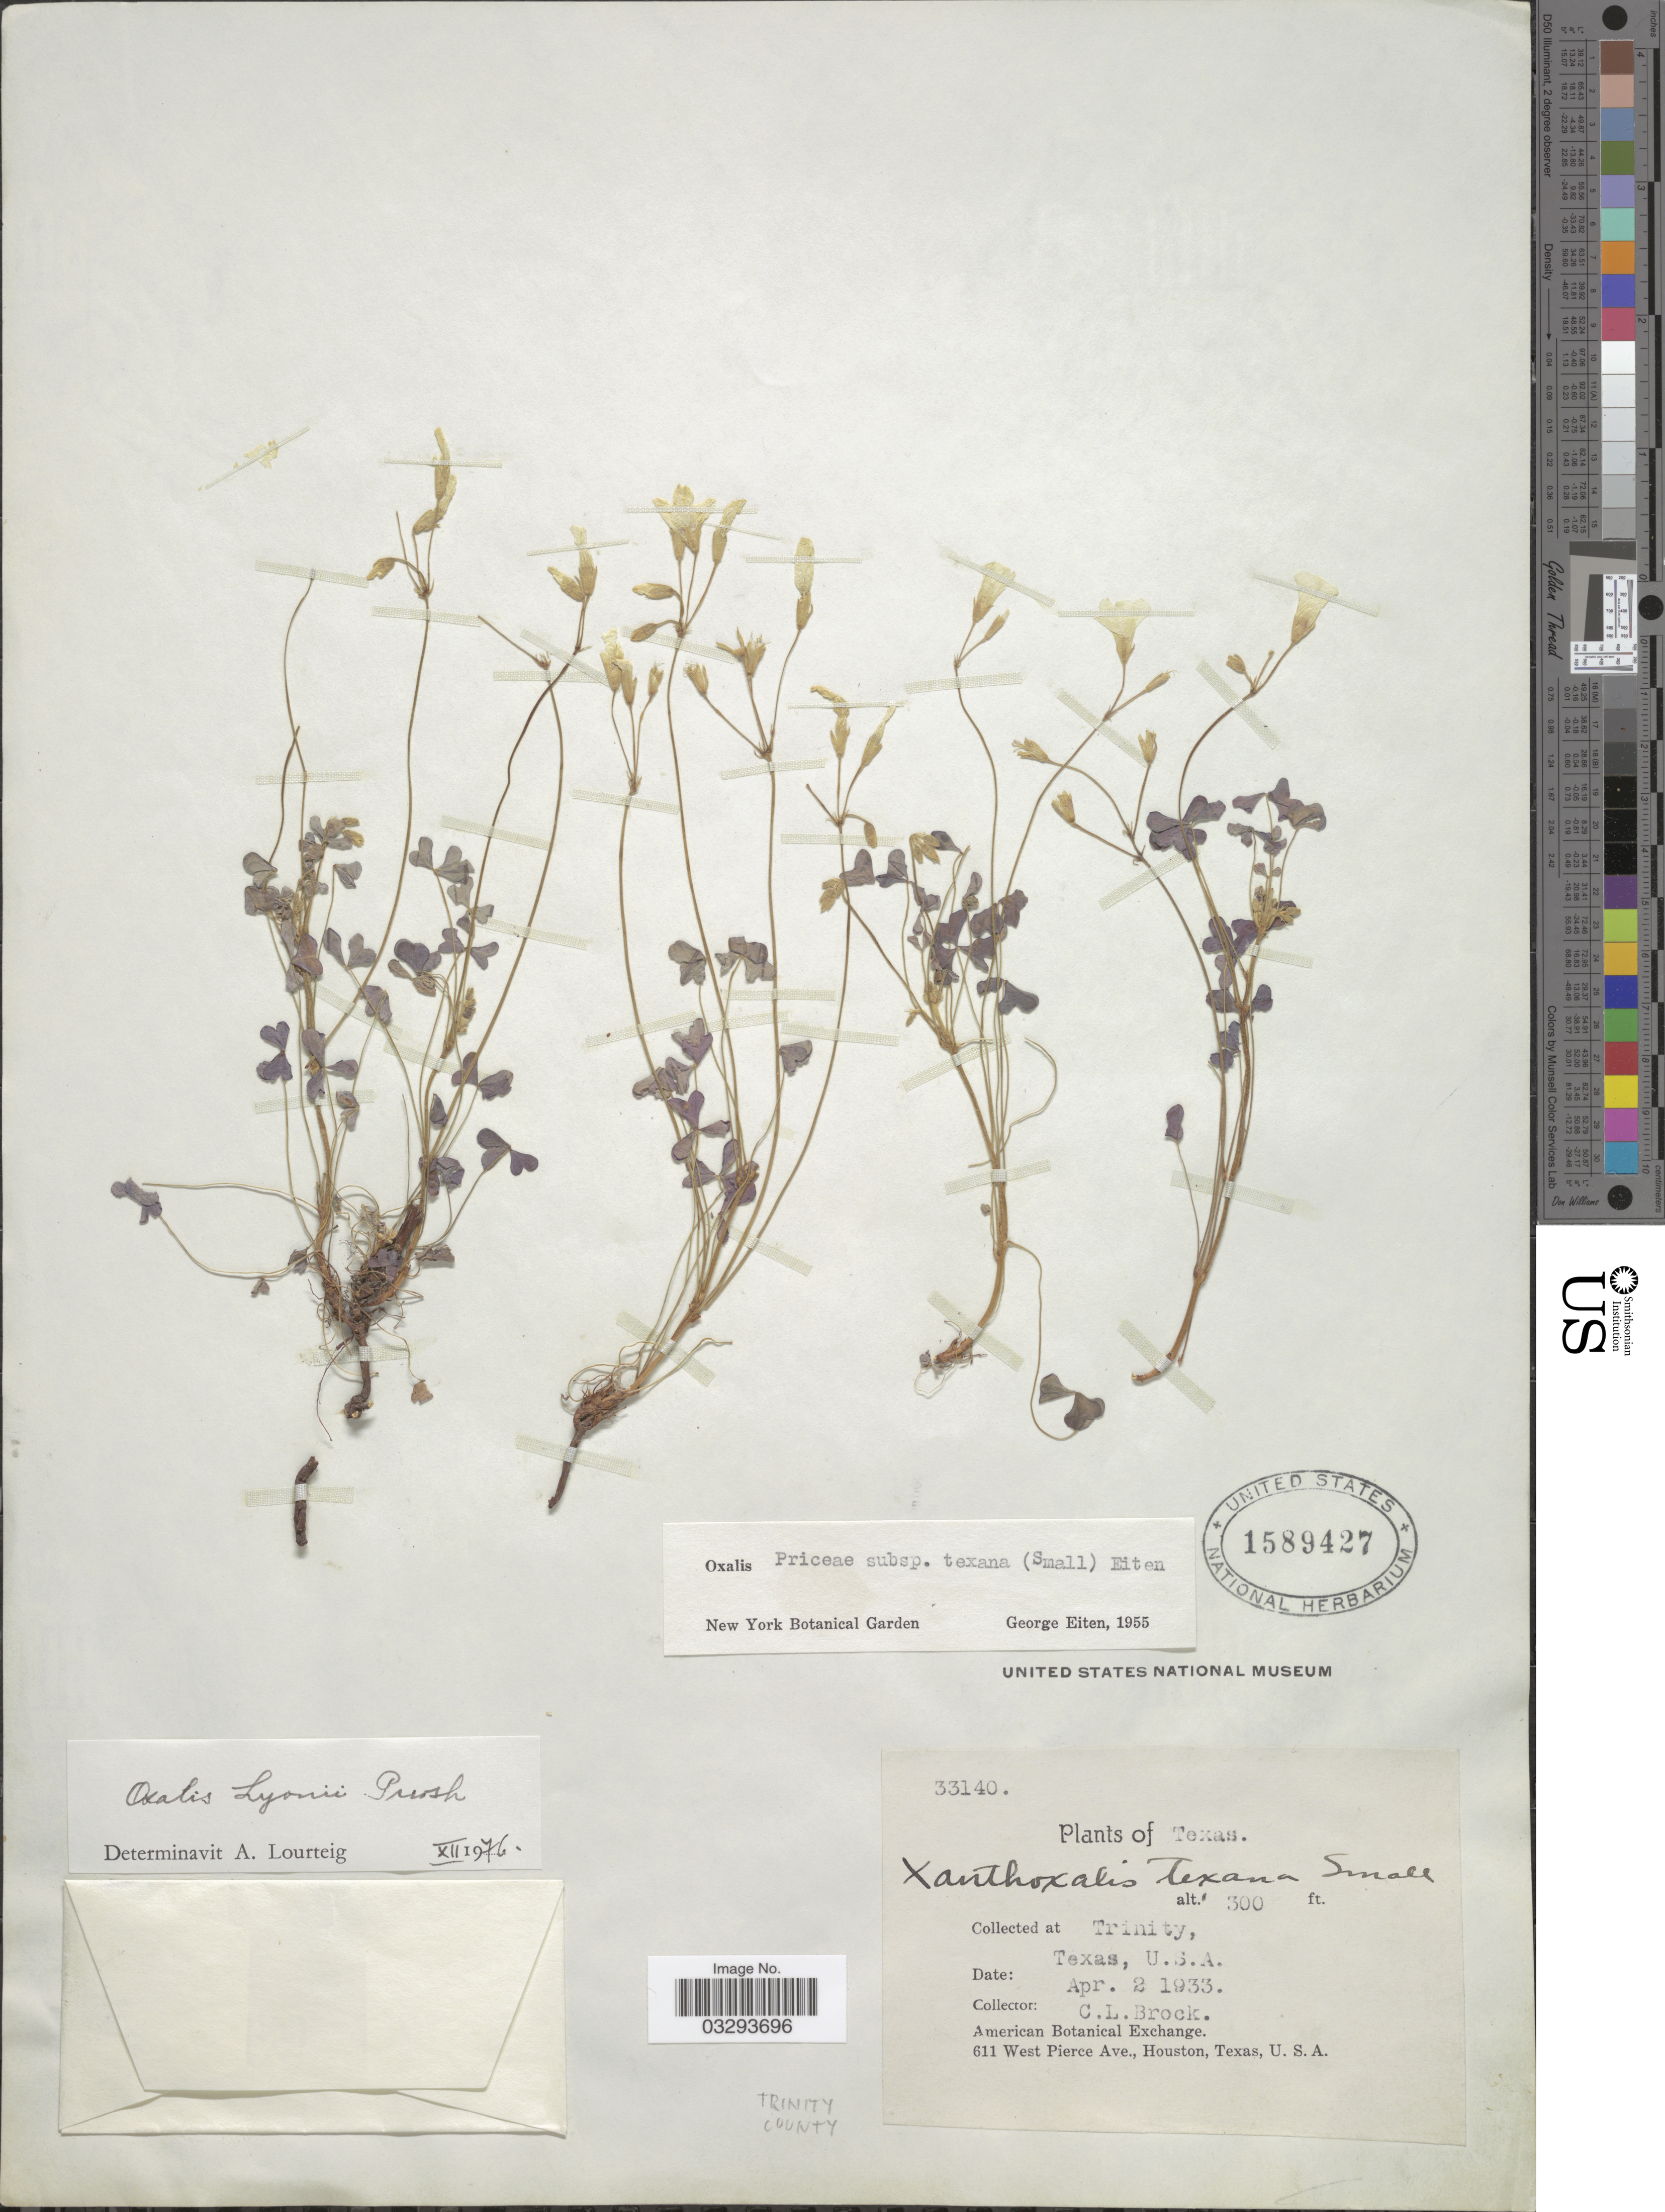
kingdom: Plantae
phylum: Tracheophyta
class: Magnoliopsida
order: Oxalidales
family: Oxalidaceae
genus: Oxalis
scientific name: Oxalis lyonii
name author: Pursh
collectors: C. Brock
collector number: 33140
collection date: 1933-04-02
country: United States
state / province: Texas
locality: Trinity county.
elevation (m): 91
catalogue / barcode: US 1589427